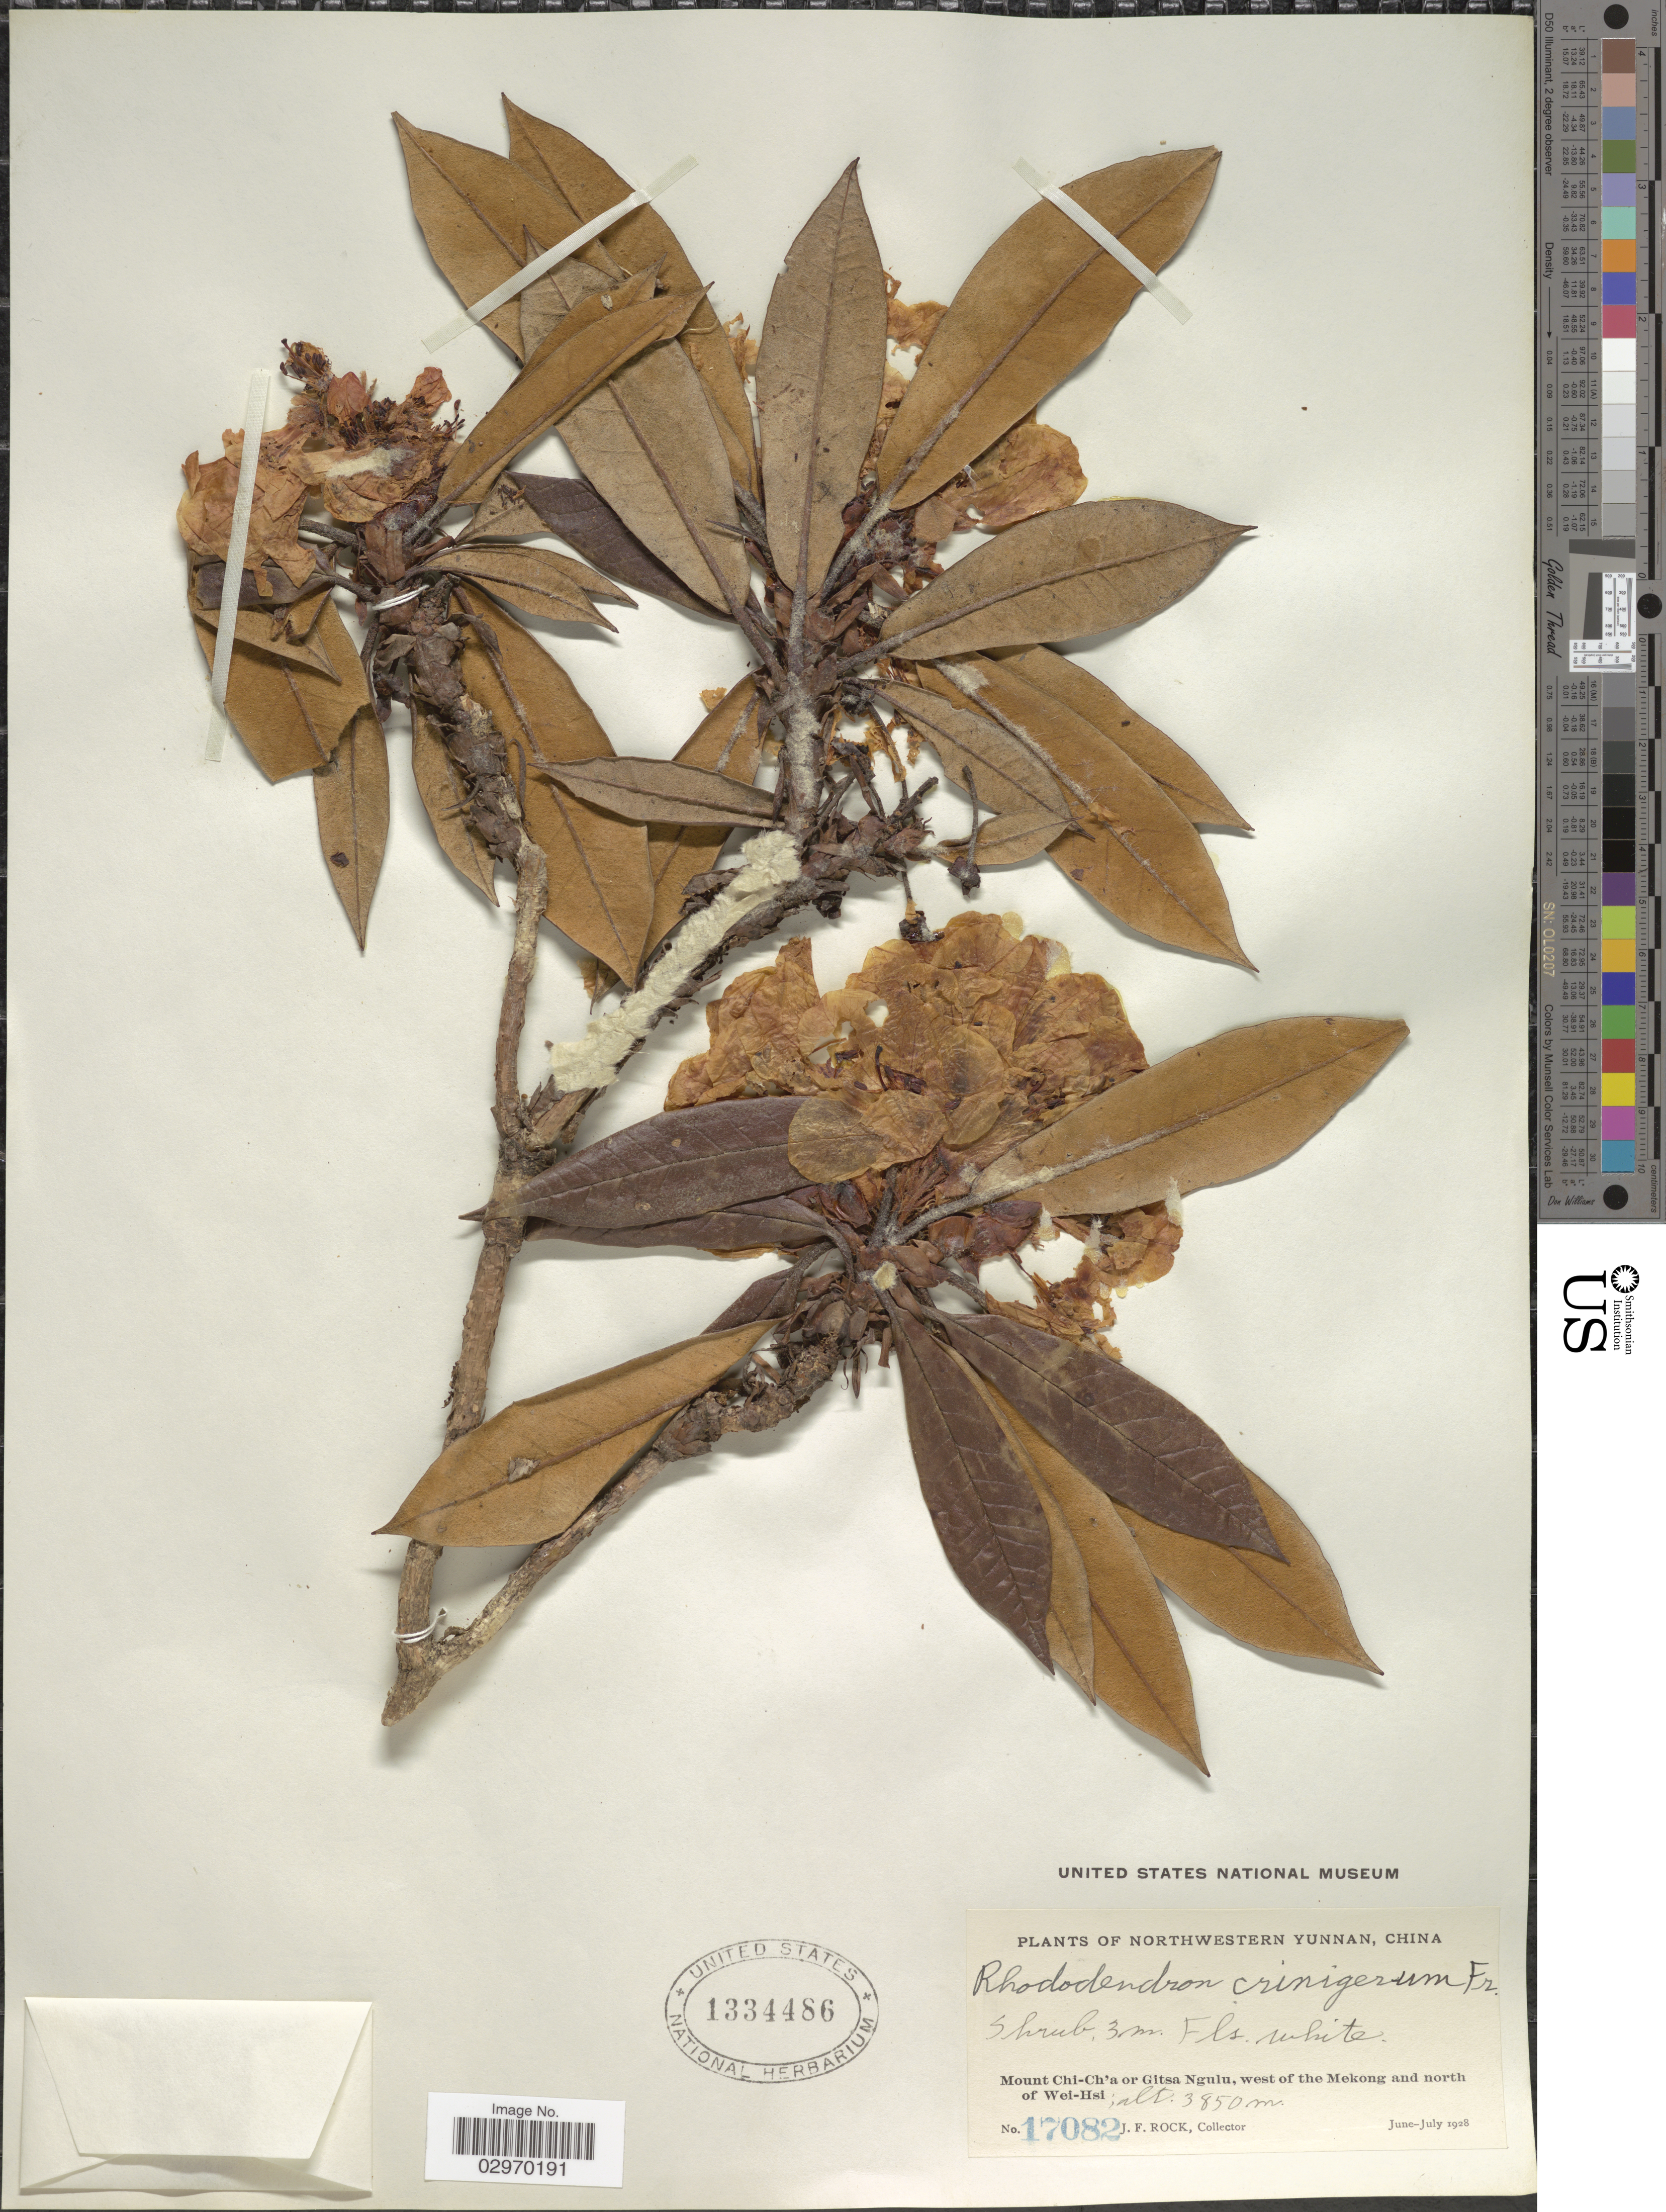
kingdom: Plantae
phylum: Tracheophyta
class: Magnoliopsida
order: Ericales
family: Ericaceae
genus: Rhododendron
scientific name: Rhododendron crinigerum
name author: Franch.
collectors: J. Rock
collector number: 17082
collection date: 1928-06/1928-07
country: China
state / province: Yunnan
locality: Northwestern Yunnan. Mount Chi-Ch'a or Gitsa Ngulu, west of the Mekong and north of Wei-Hsi.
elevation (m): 3850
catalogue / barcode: US 1334486